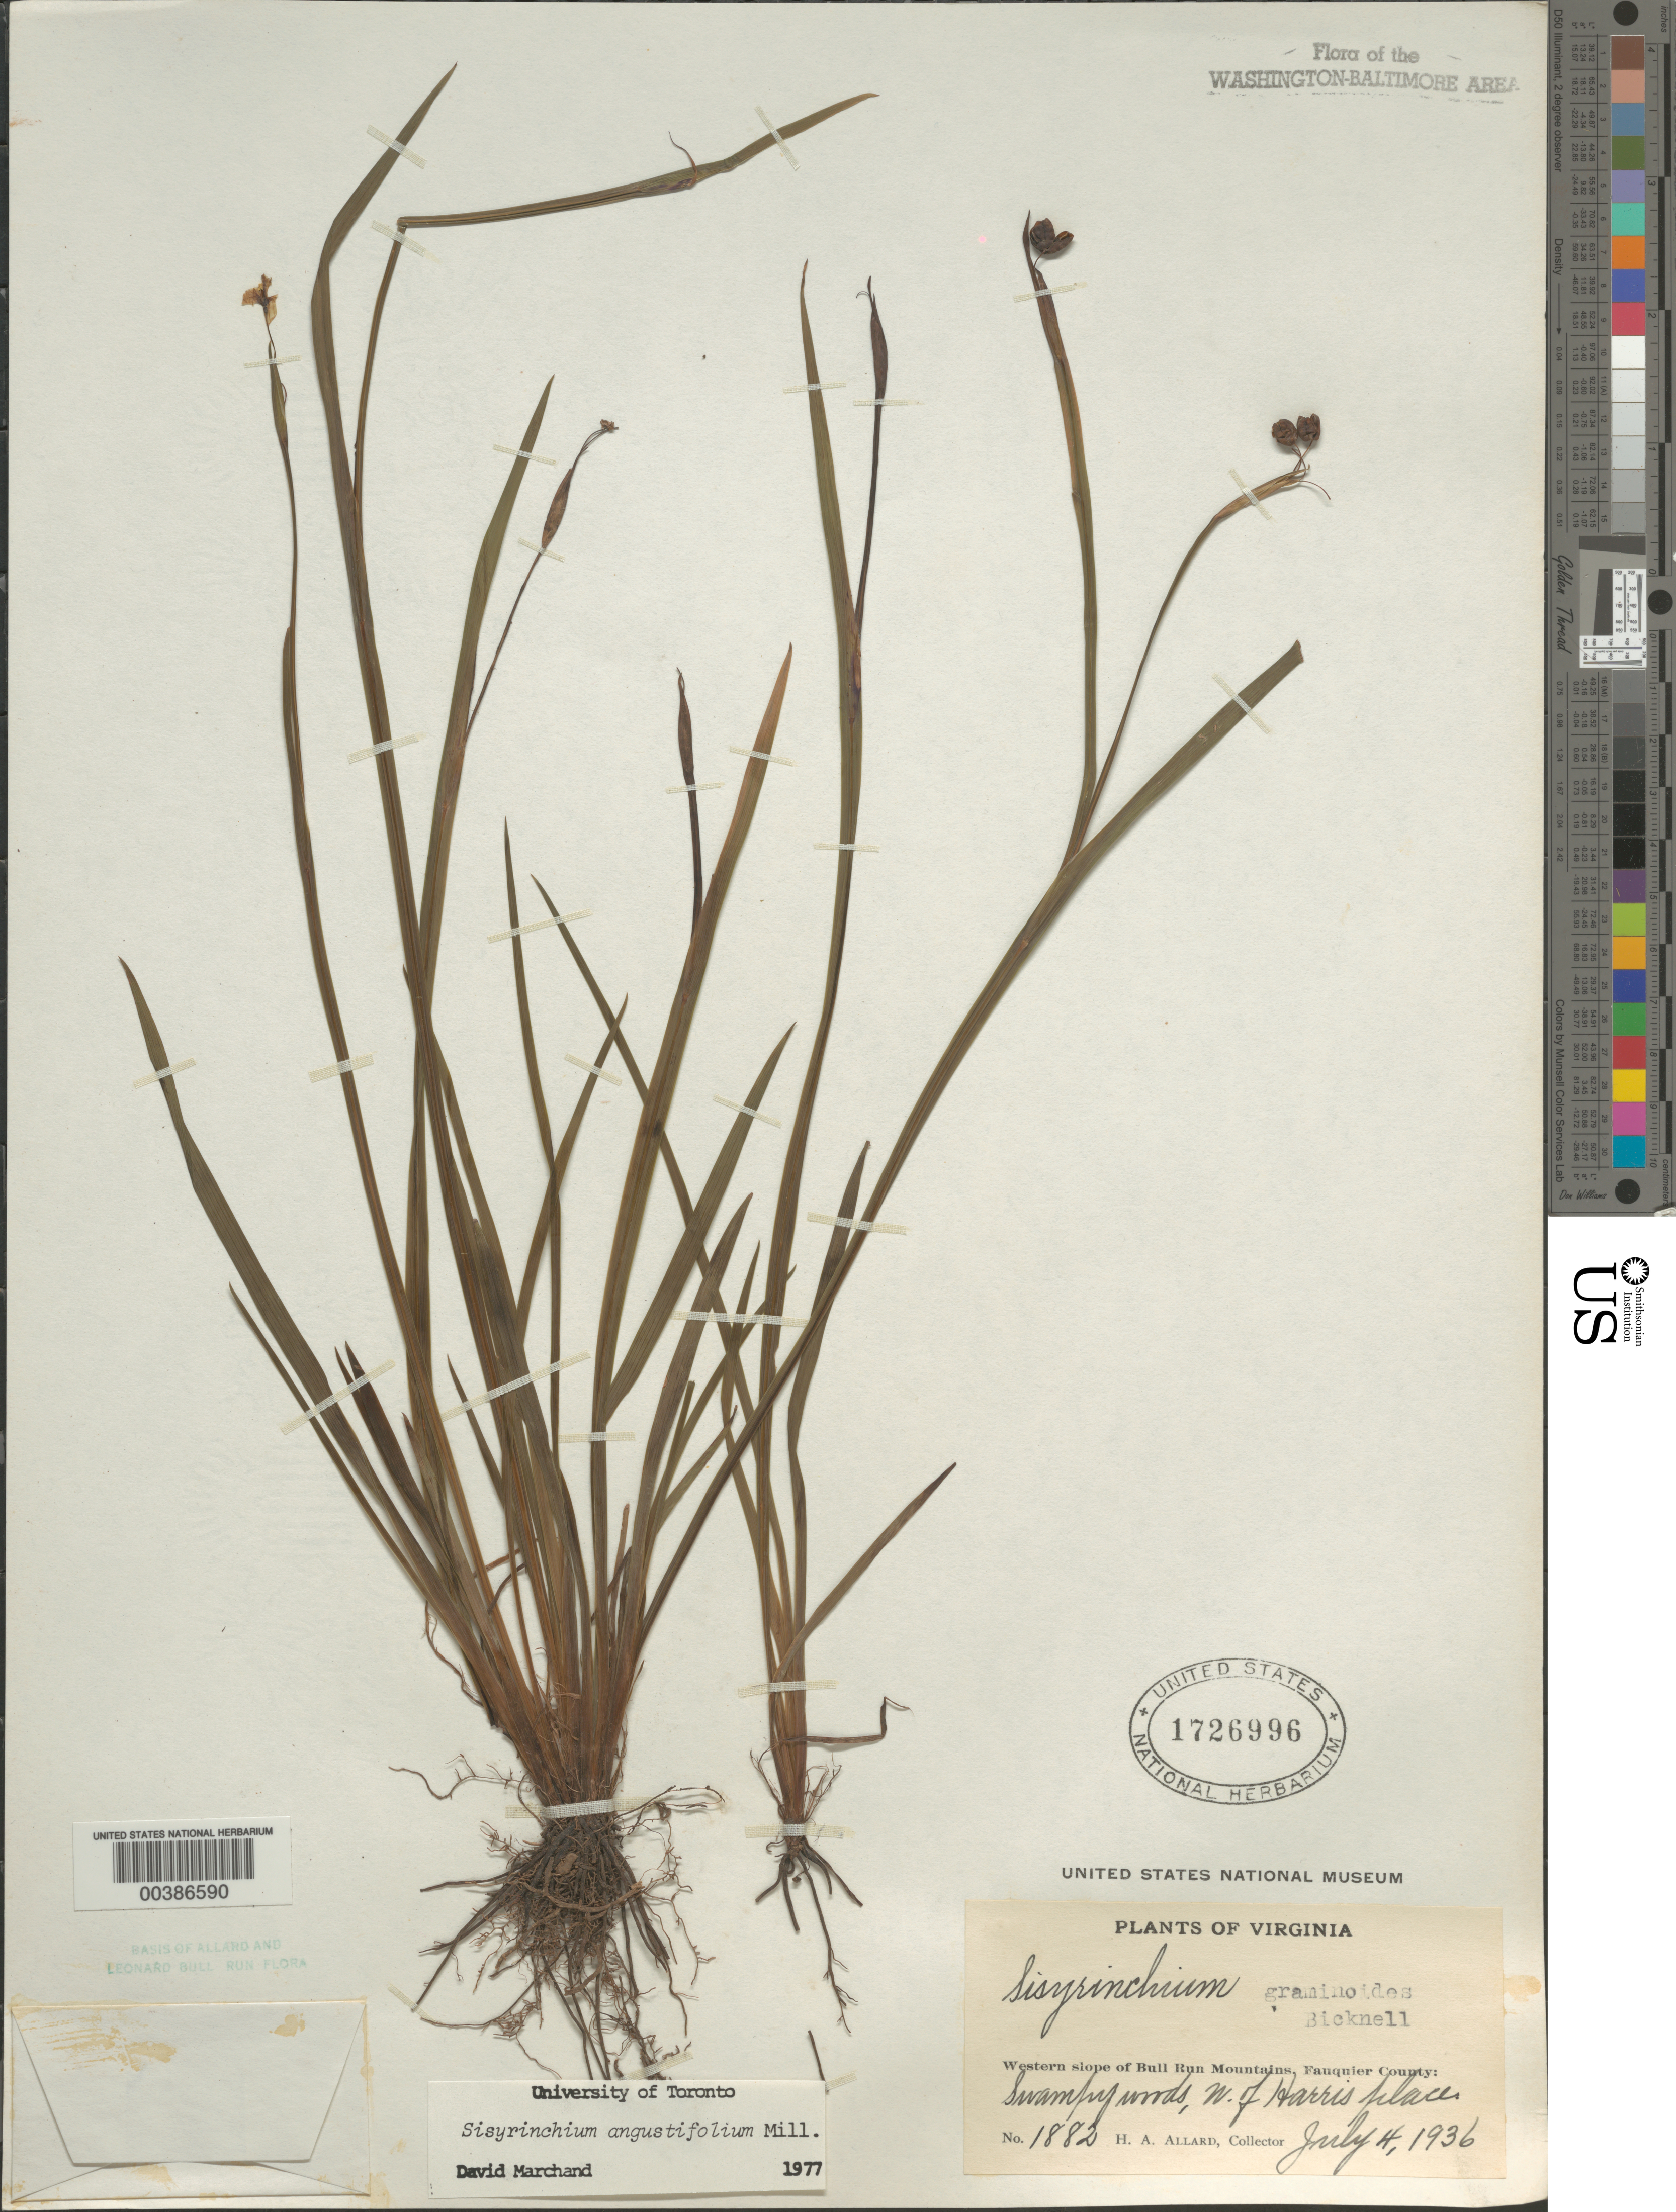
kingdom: Plantae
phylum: Tracheophyta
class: Liliopsida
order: Asparagales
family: Iridaceae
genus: Sisyrinchium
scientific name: Sisyrinchium angustifolium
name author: Mill.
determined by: Marchand, D.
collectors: H. A. Allard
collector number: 1882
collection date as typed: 04 Jul 1936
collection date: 1936-07-04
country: United States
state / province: Virginia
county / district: Fauquier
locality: West of Harris Place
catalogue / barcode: US 1726996